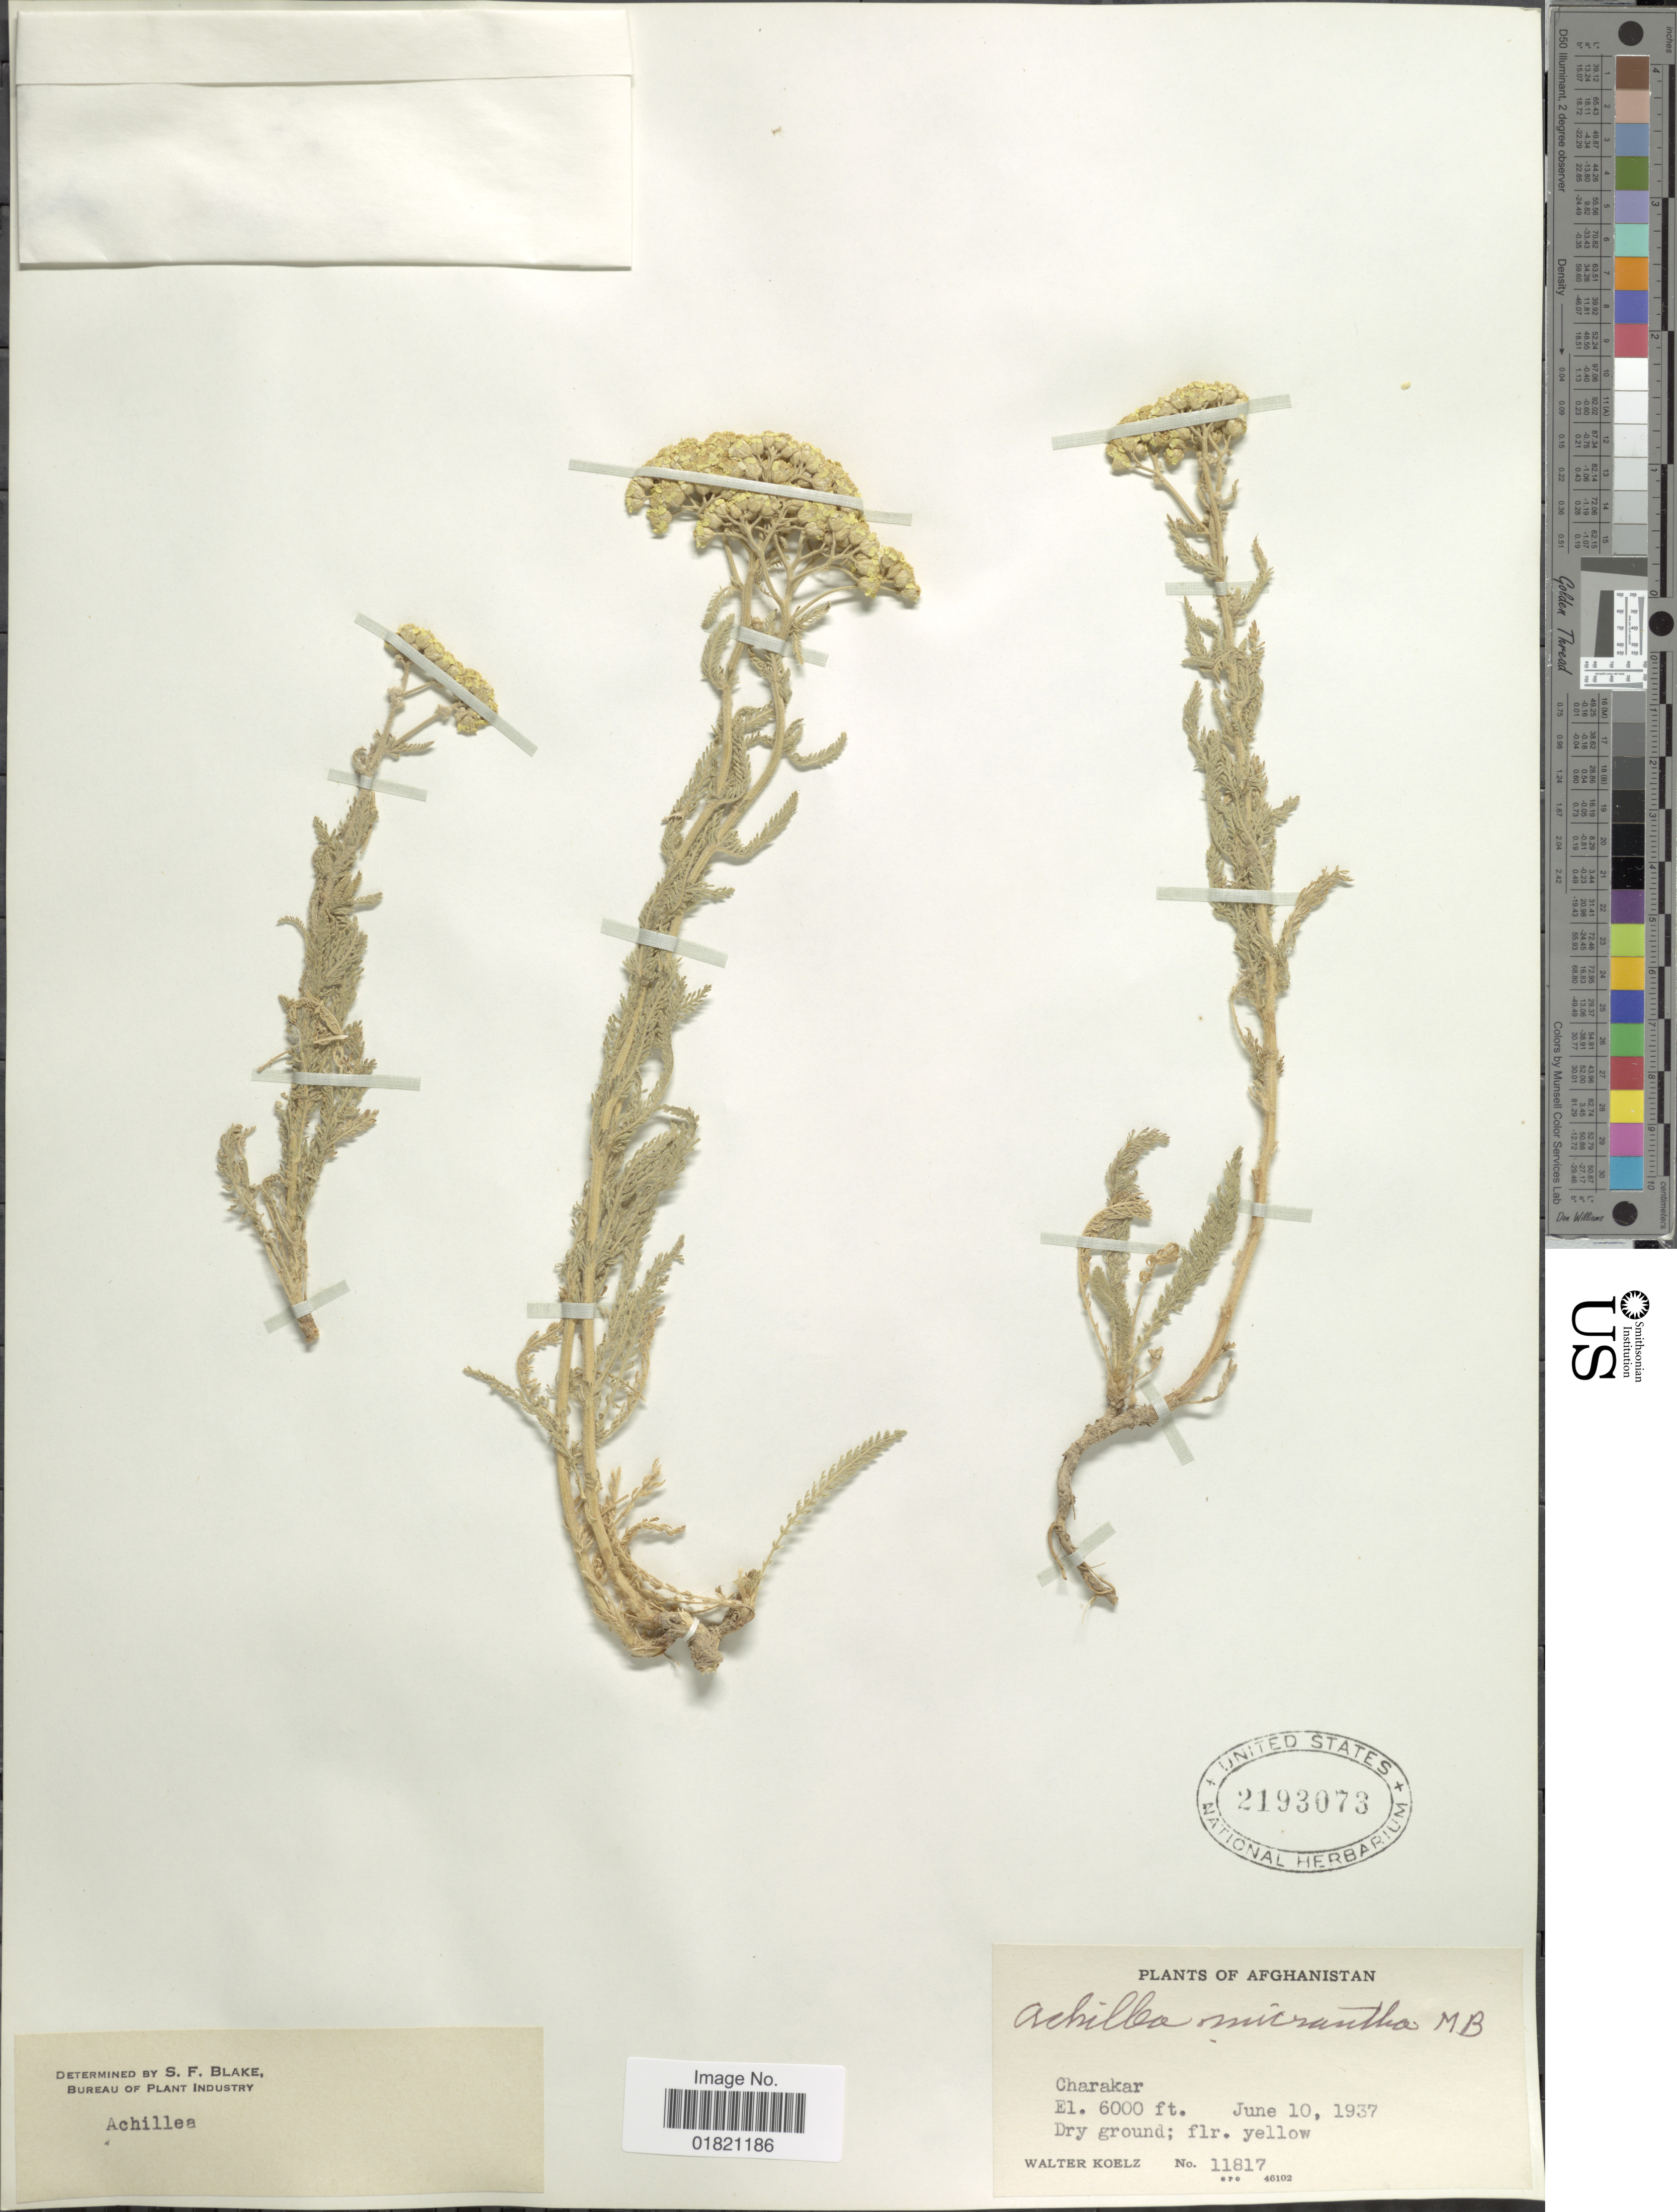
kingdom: Plantae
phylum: Tracheophyta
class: Magnoliopsida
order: Asterales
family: Asteraceae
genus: Achillea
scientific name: Achillea micrantha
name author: M. Bieb.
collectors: W. N. Koelz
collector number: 11817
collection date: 1937-06-10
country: Afghanistan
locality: Charakar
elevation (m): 1829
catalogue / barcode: US 2193073